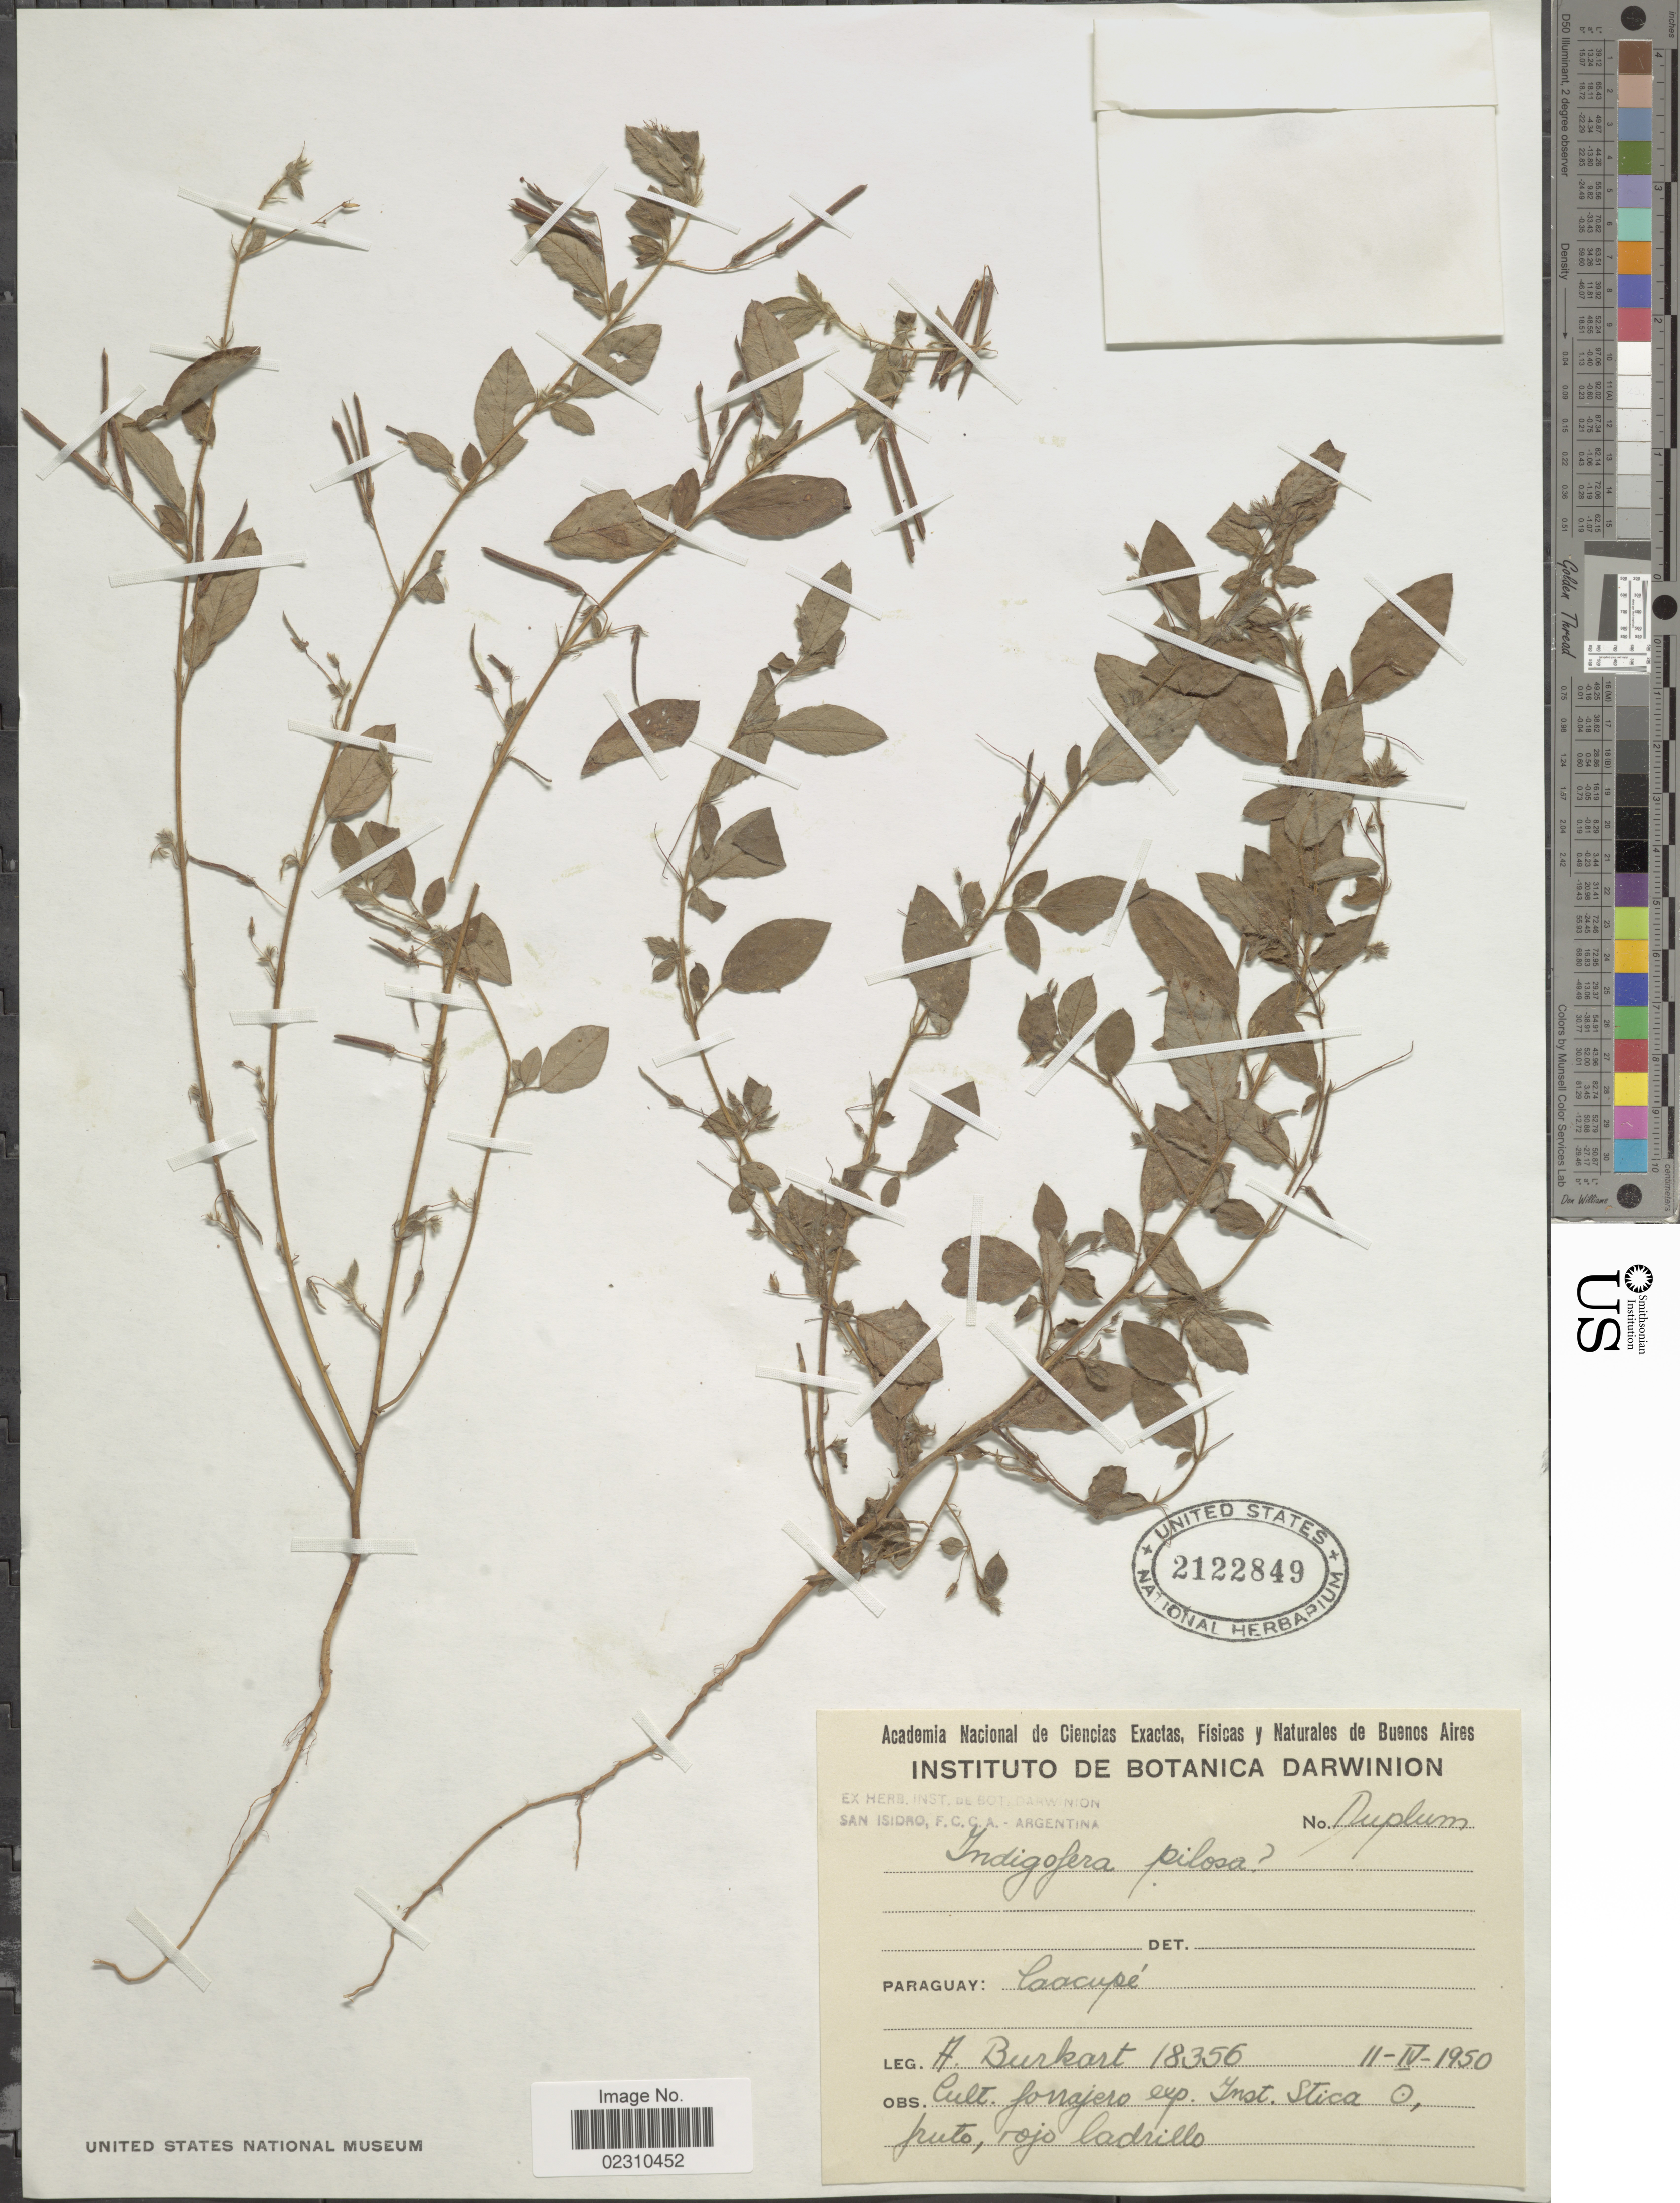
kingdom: Plantae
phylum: Tracheophyta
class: Magnoliopsida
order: Fabales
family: Fabaceae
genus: Indigofera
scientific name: Indigofera pilosa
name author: Poir.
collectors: A. E. Burkart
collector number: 18356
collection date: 1950-04-11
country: Paraguay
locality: Caacupé.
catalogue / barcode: US 2122849